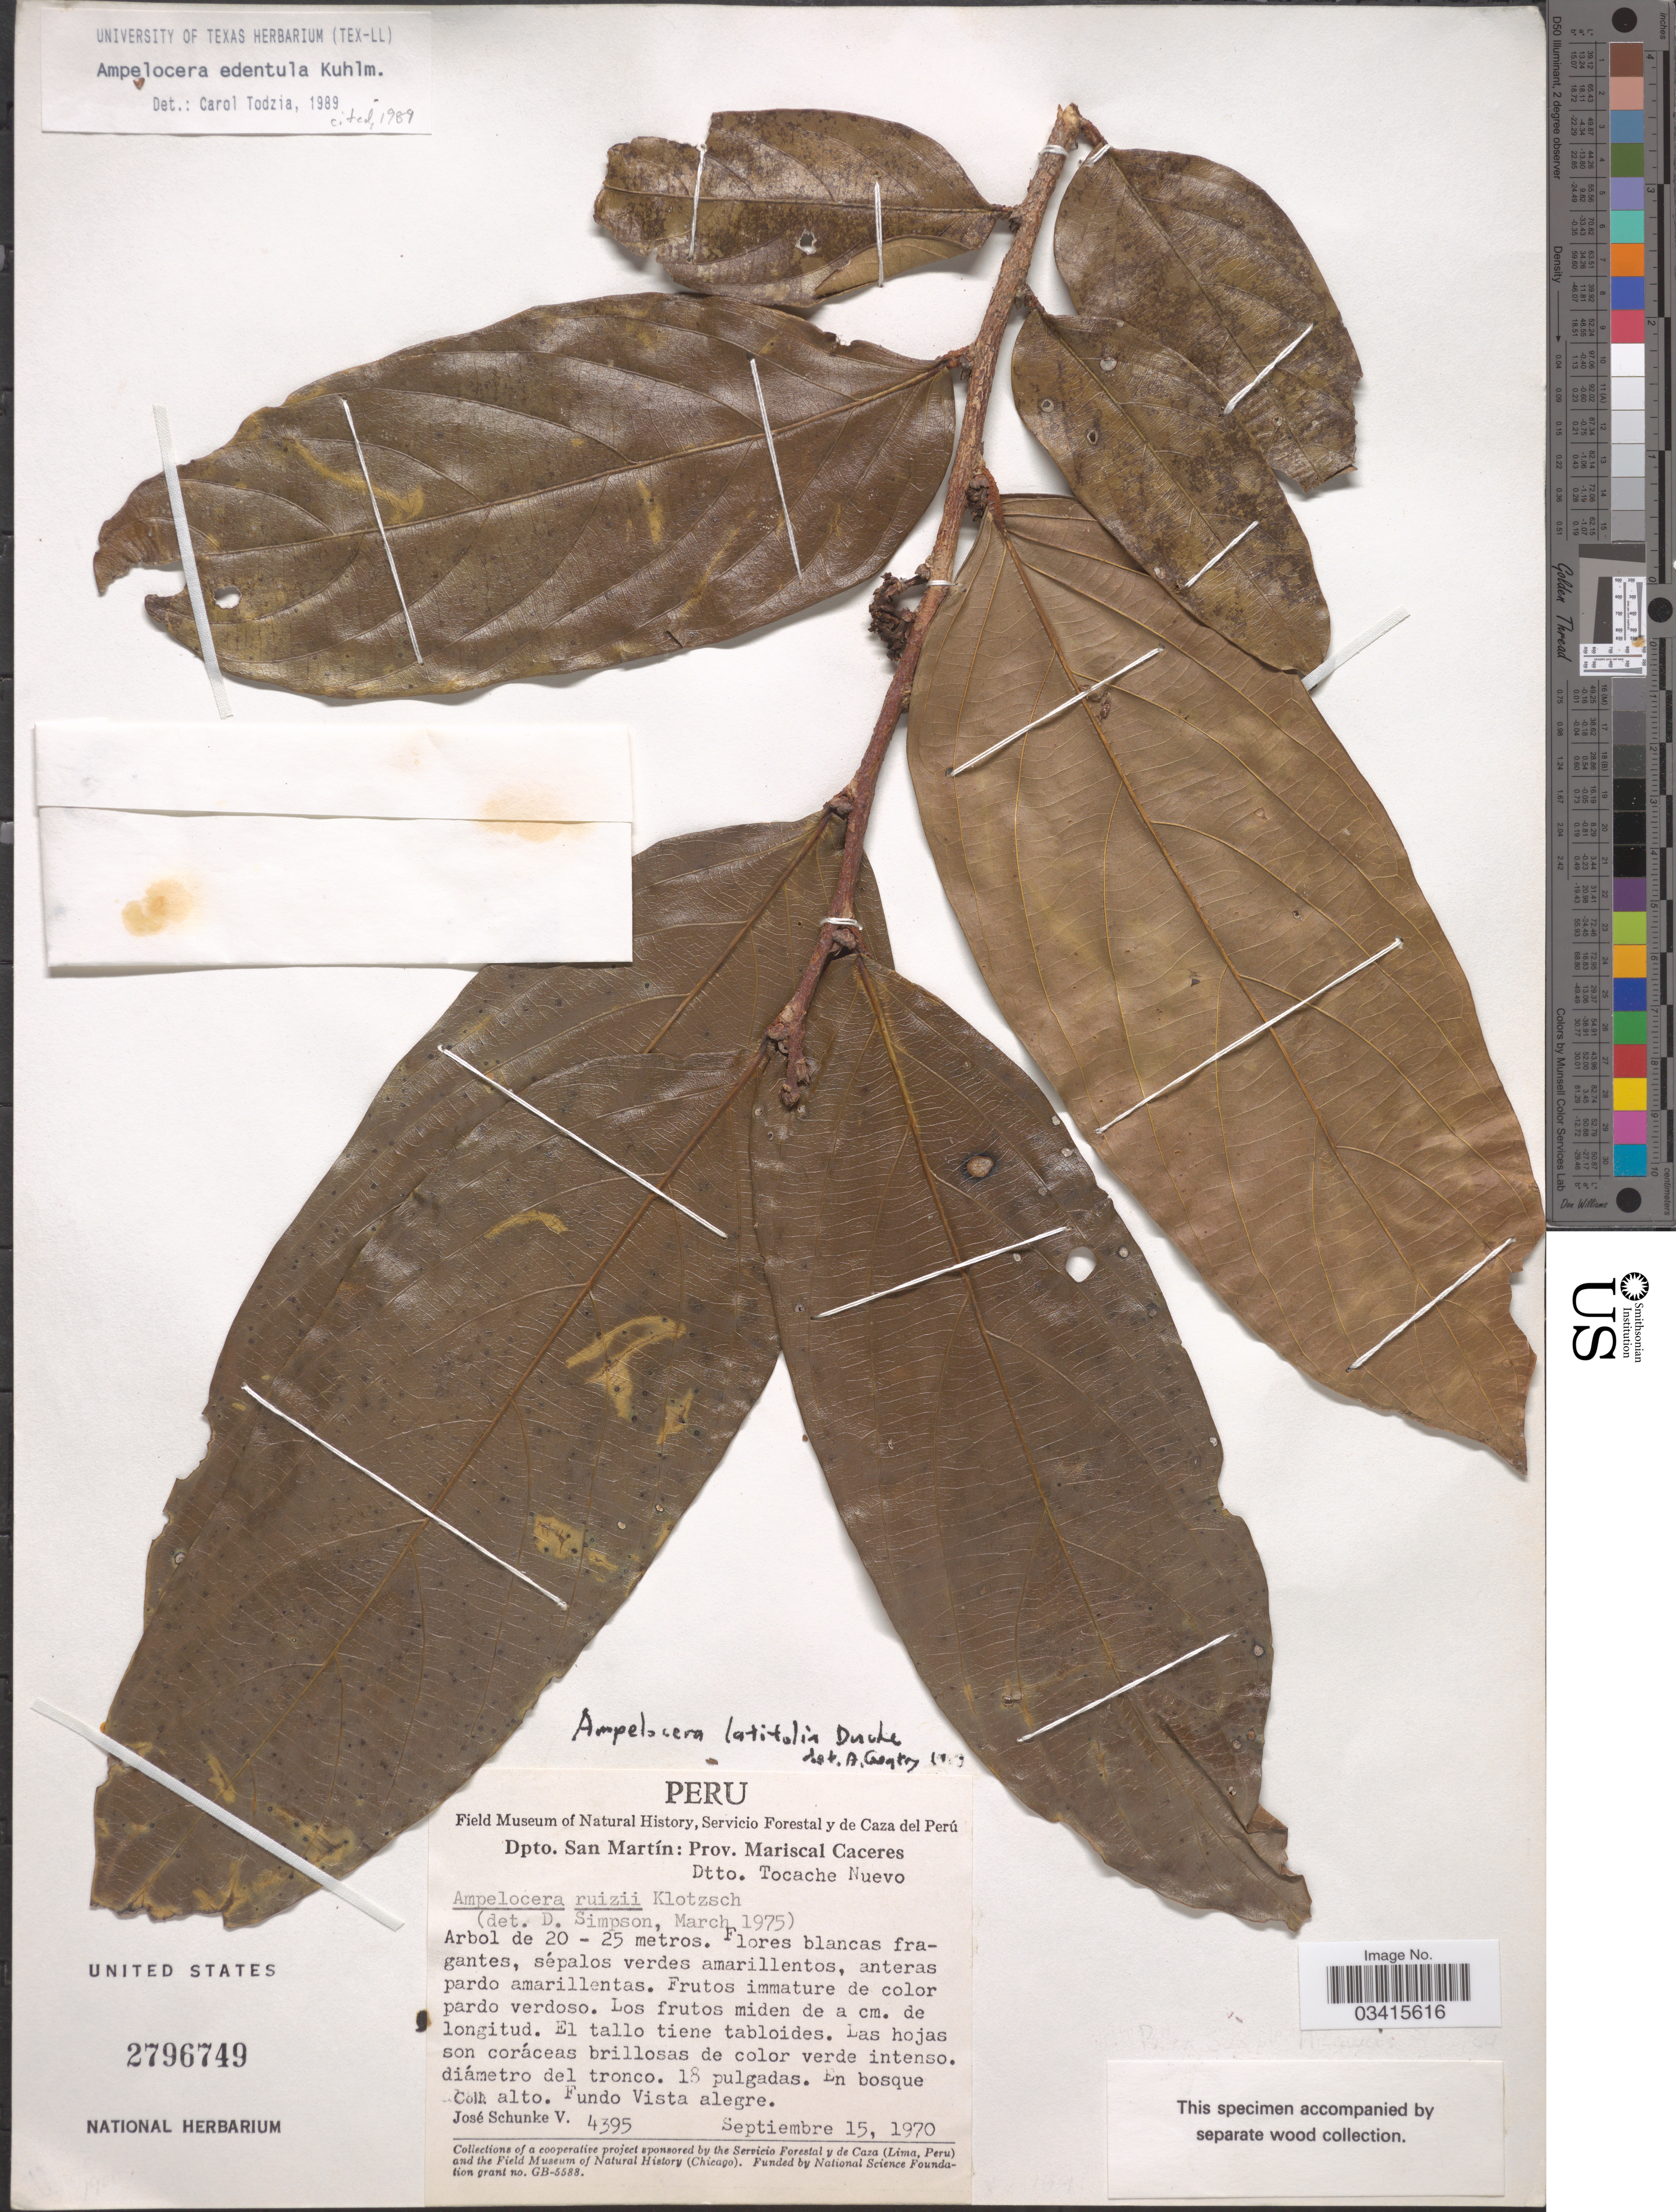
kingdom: Plantae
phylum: Tracheophyta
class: Magnoliopsida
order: Rosales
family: Cannabaceae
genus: Ampelocera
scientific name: Ampelocera edentula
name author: Kuhlm.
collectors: J. Schunke Vigo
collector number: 4395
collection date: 1970-09-15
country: Peru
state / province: San Martín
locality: Dpto. San Martín: Prov. Mariscal Caceres. Dtto. Tocache Nuevo. En bosque alto. Fundo Vista alegre.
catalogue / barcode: US 2796749